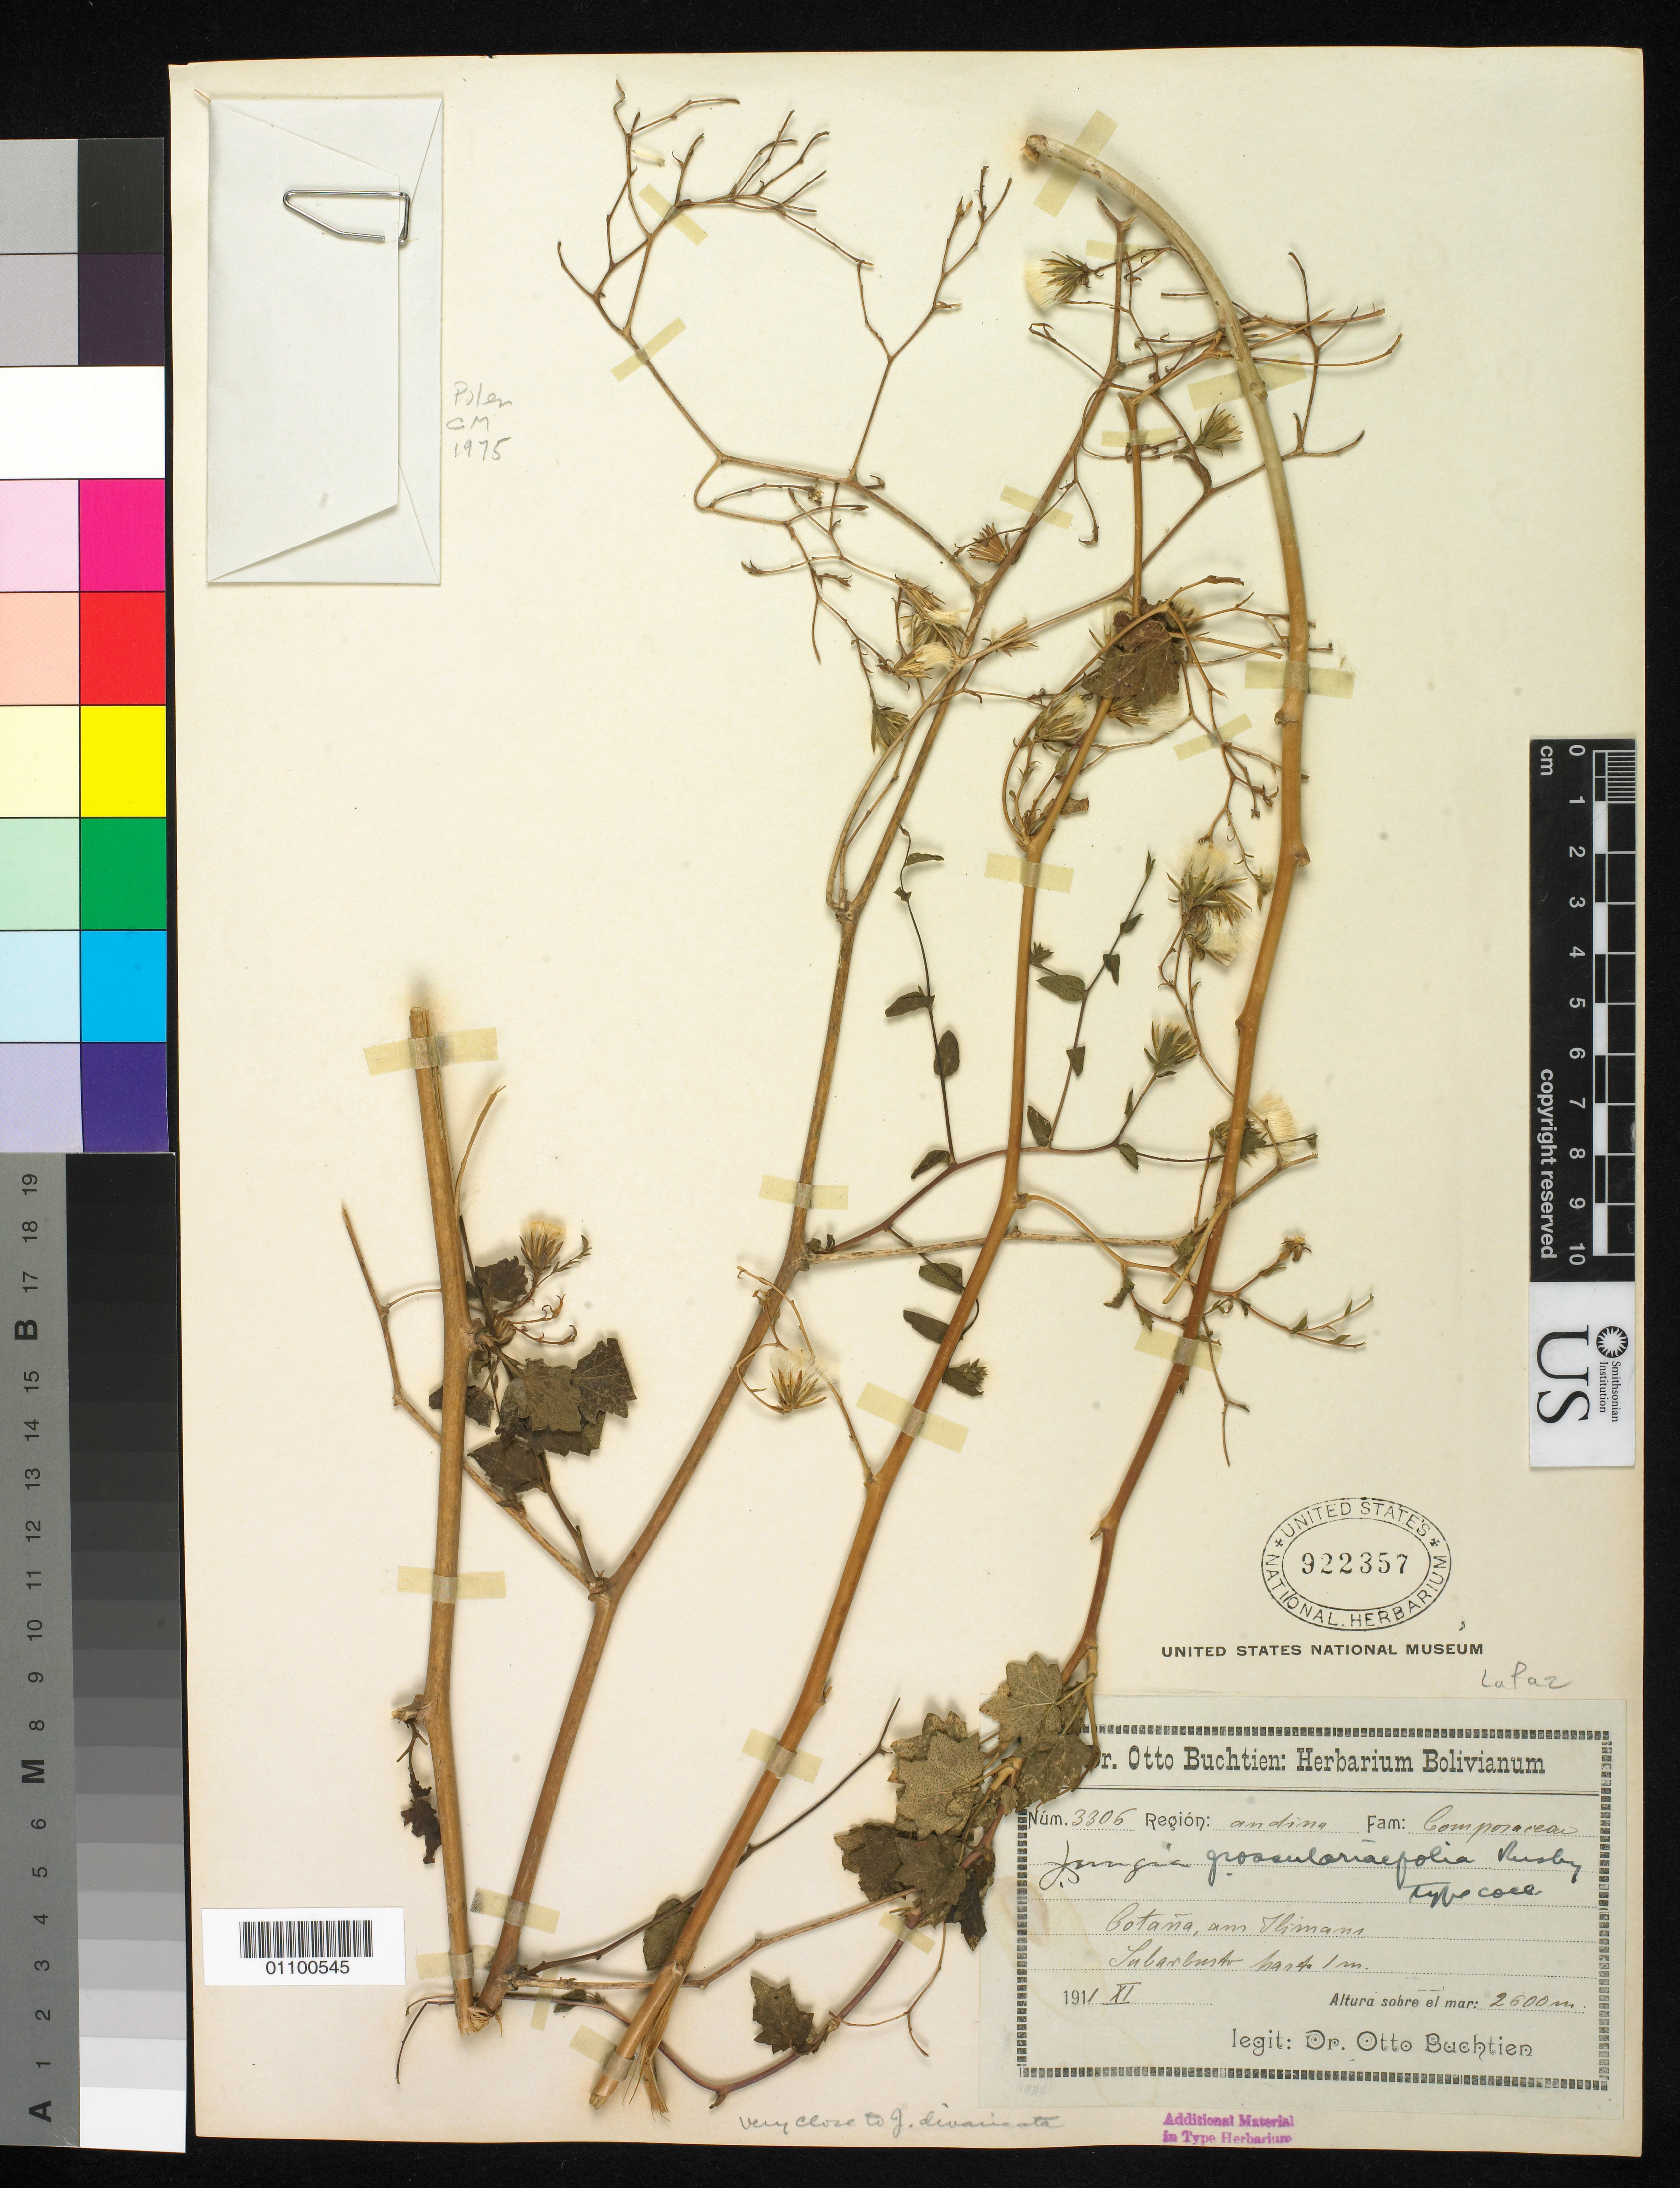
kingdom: Plantae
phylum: Tracheophyta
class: Magnoliopsida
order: Asterales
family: Asteraceae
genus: Jungia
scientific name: Jungia grossulariifolia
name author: Rusby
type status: Isotype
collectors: O. Buchtien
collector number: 3306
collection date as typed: Nov 1911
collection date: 1911-11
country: Bolivia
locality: Cotana, am Thiman. [Cotana, at Thiman.]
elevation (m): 2600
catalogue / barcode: US 922357